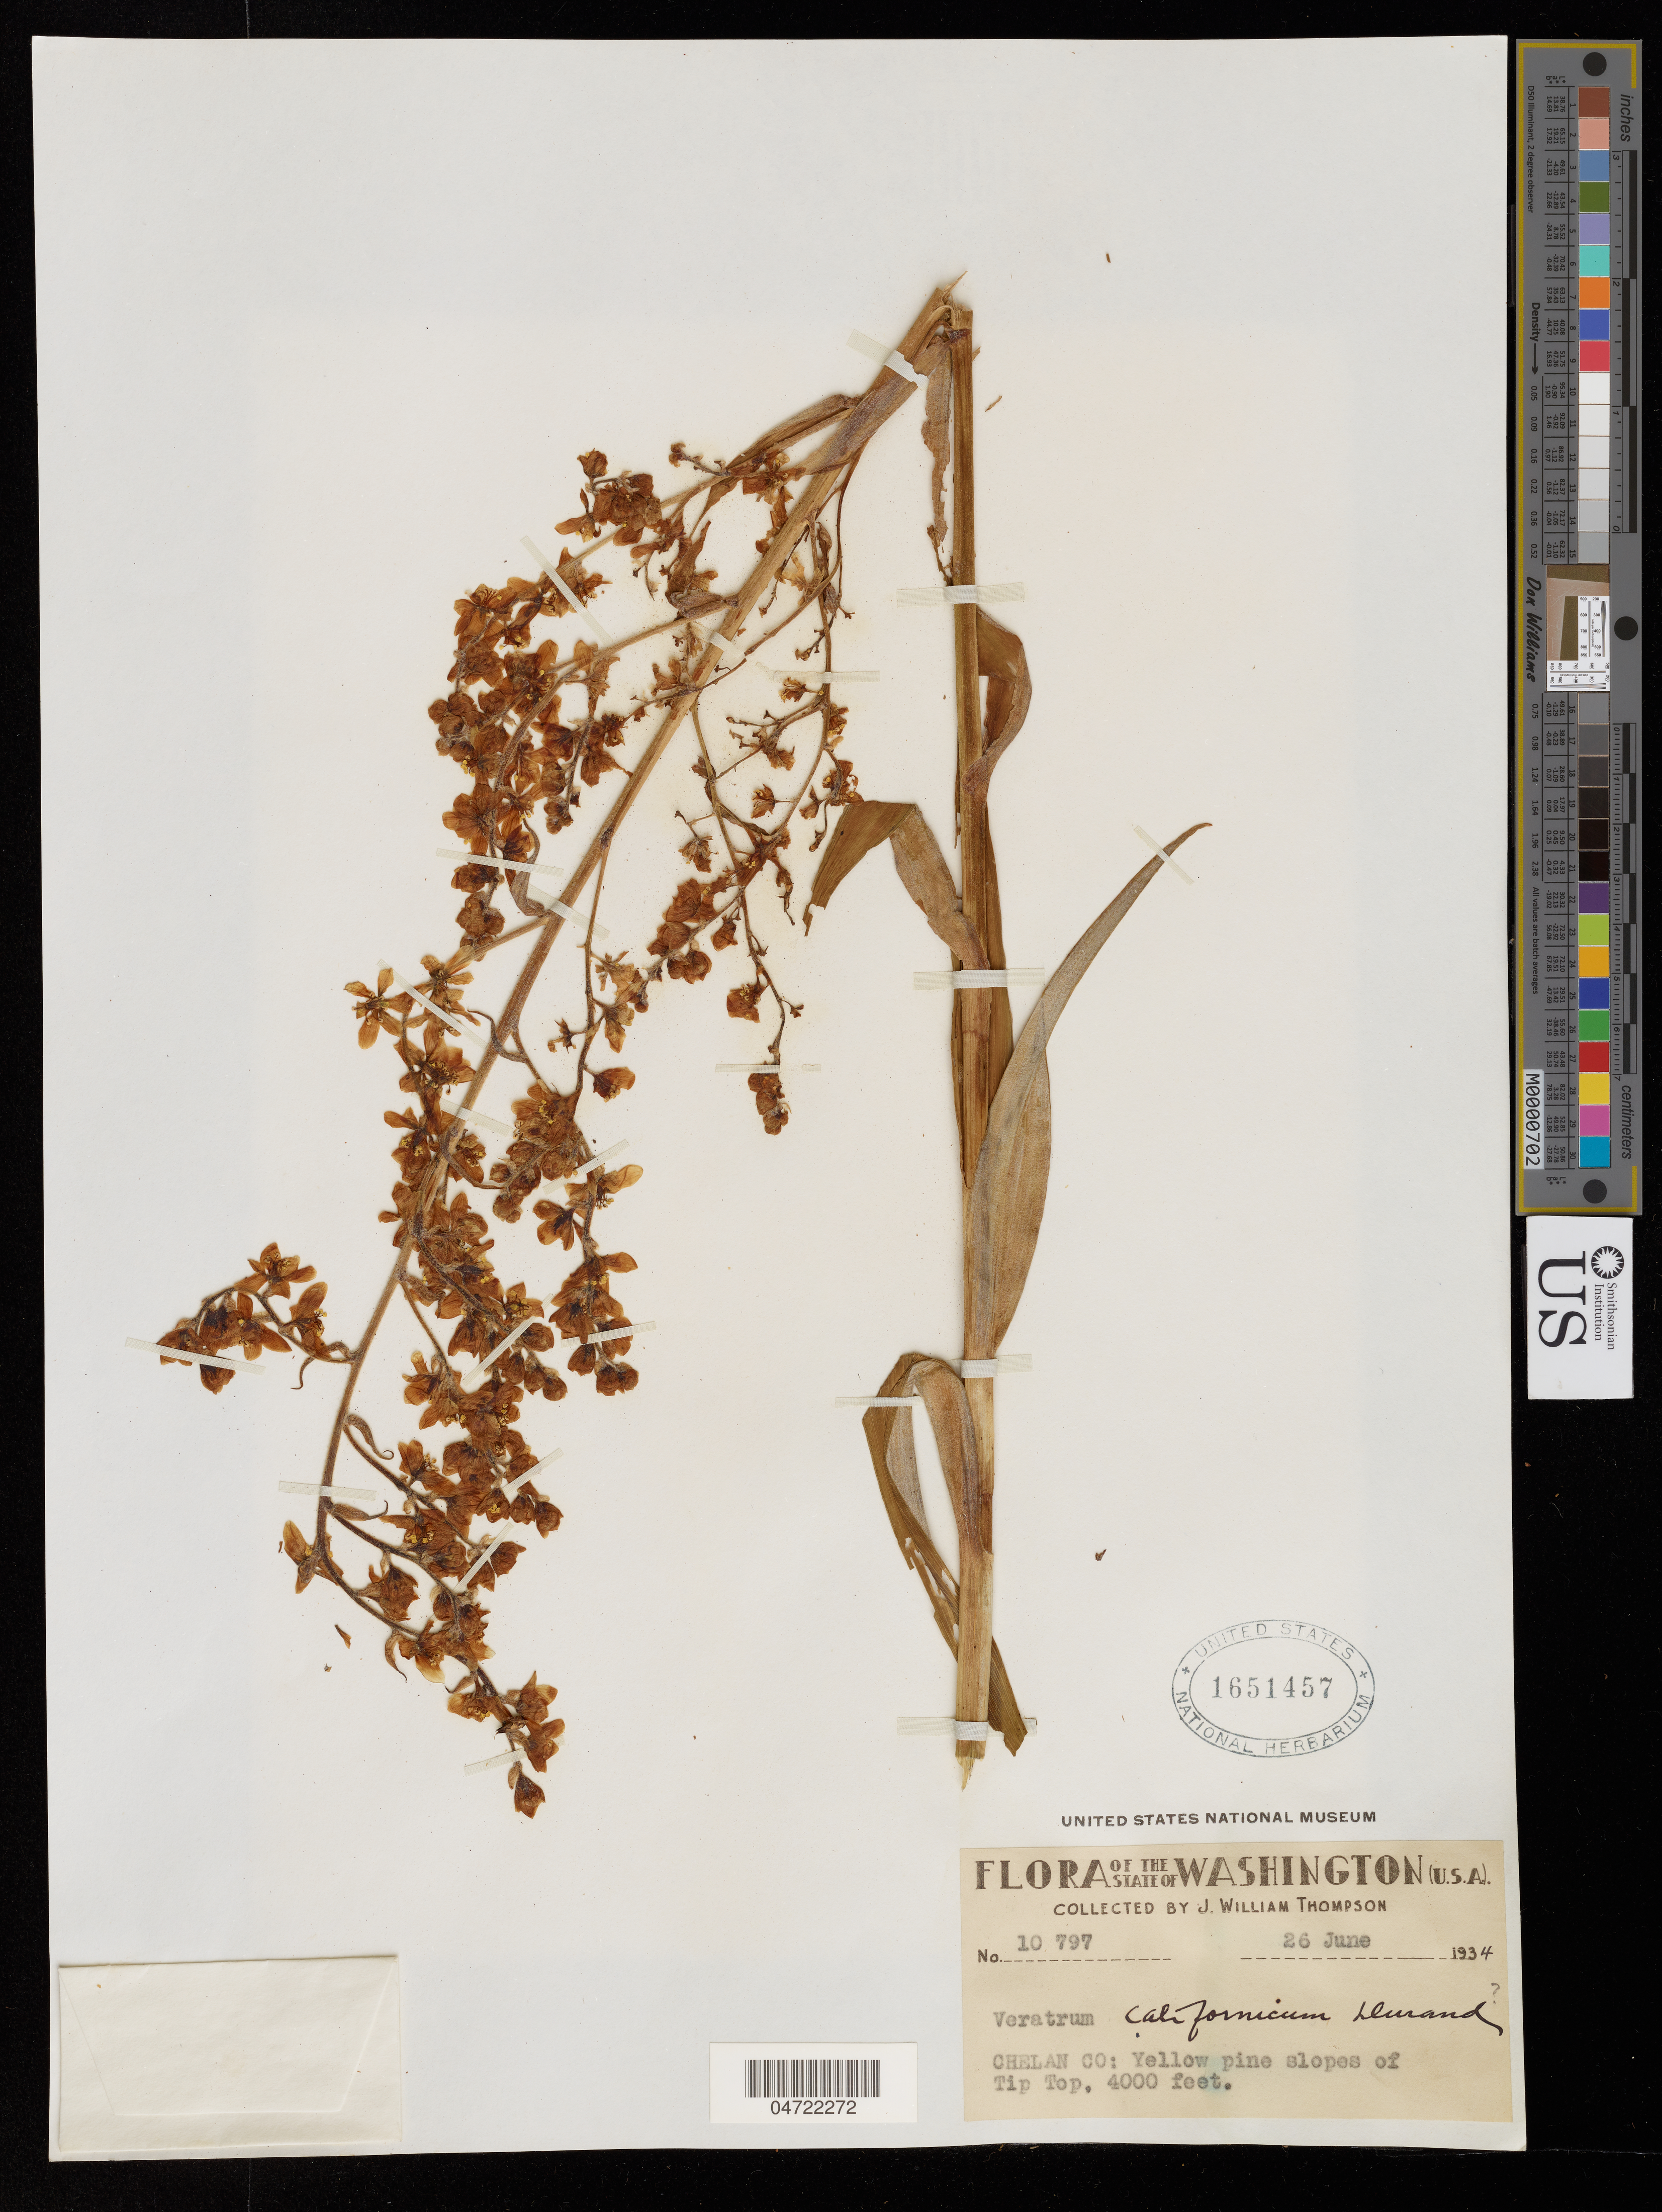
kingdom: Plantae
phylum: Tracheophyta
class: Liliopsida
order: Liliales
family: Melanthiaceae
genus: Veratrum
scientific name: Veratrum californicum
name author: Durand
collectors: J. W. Thompson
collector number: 10797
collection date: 1934-06-26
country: United States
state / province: Washington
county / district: Chelan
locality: Meadow among yellow pine, Tip Top.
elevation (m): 1219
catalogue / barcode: US 1651457